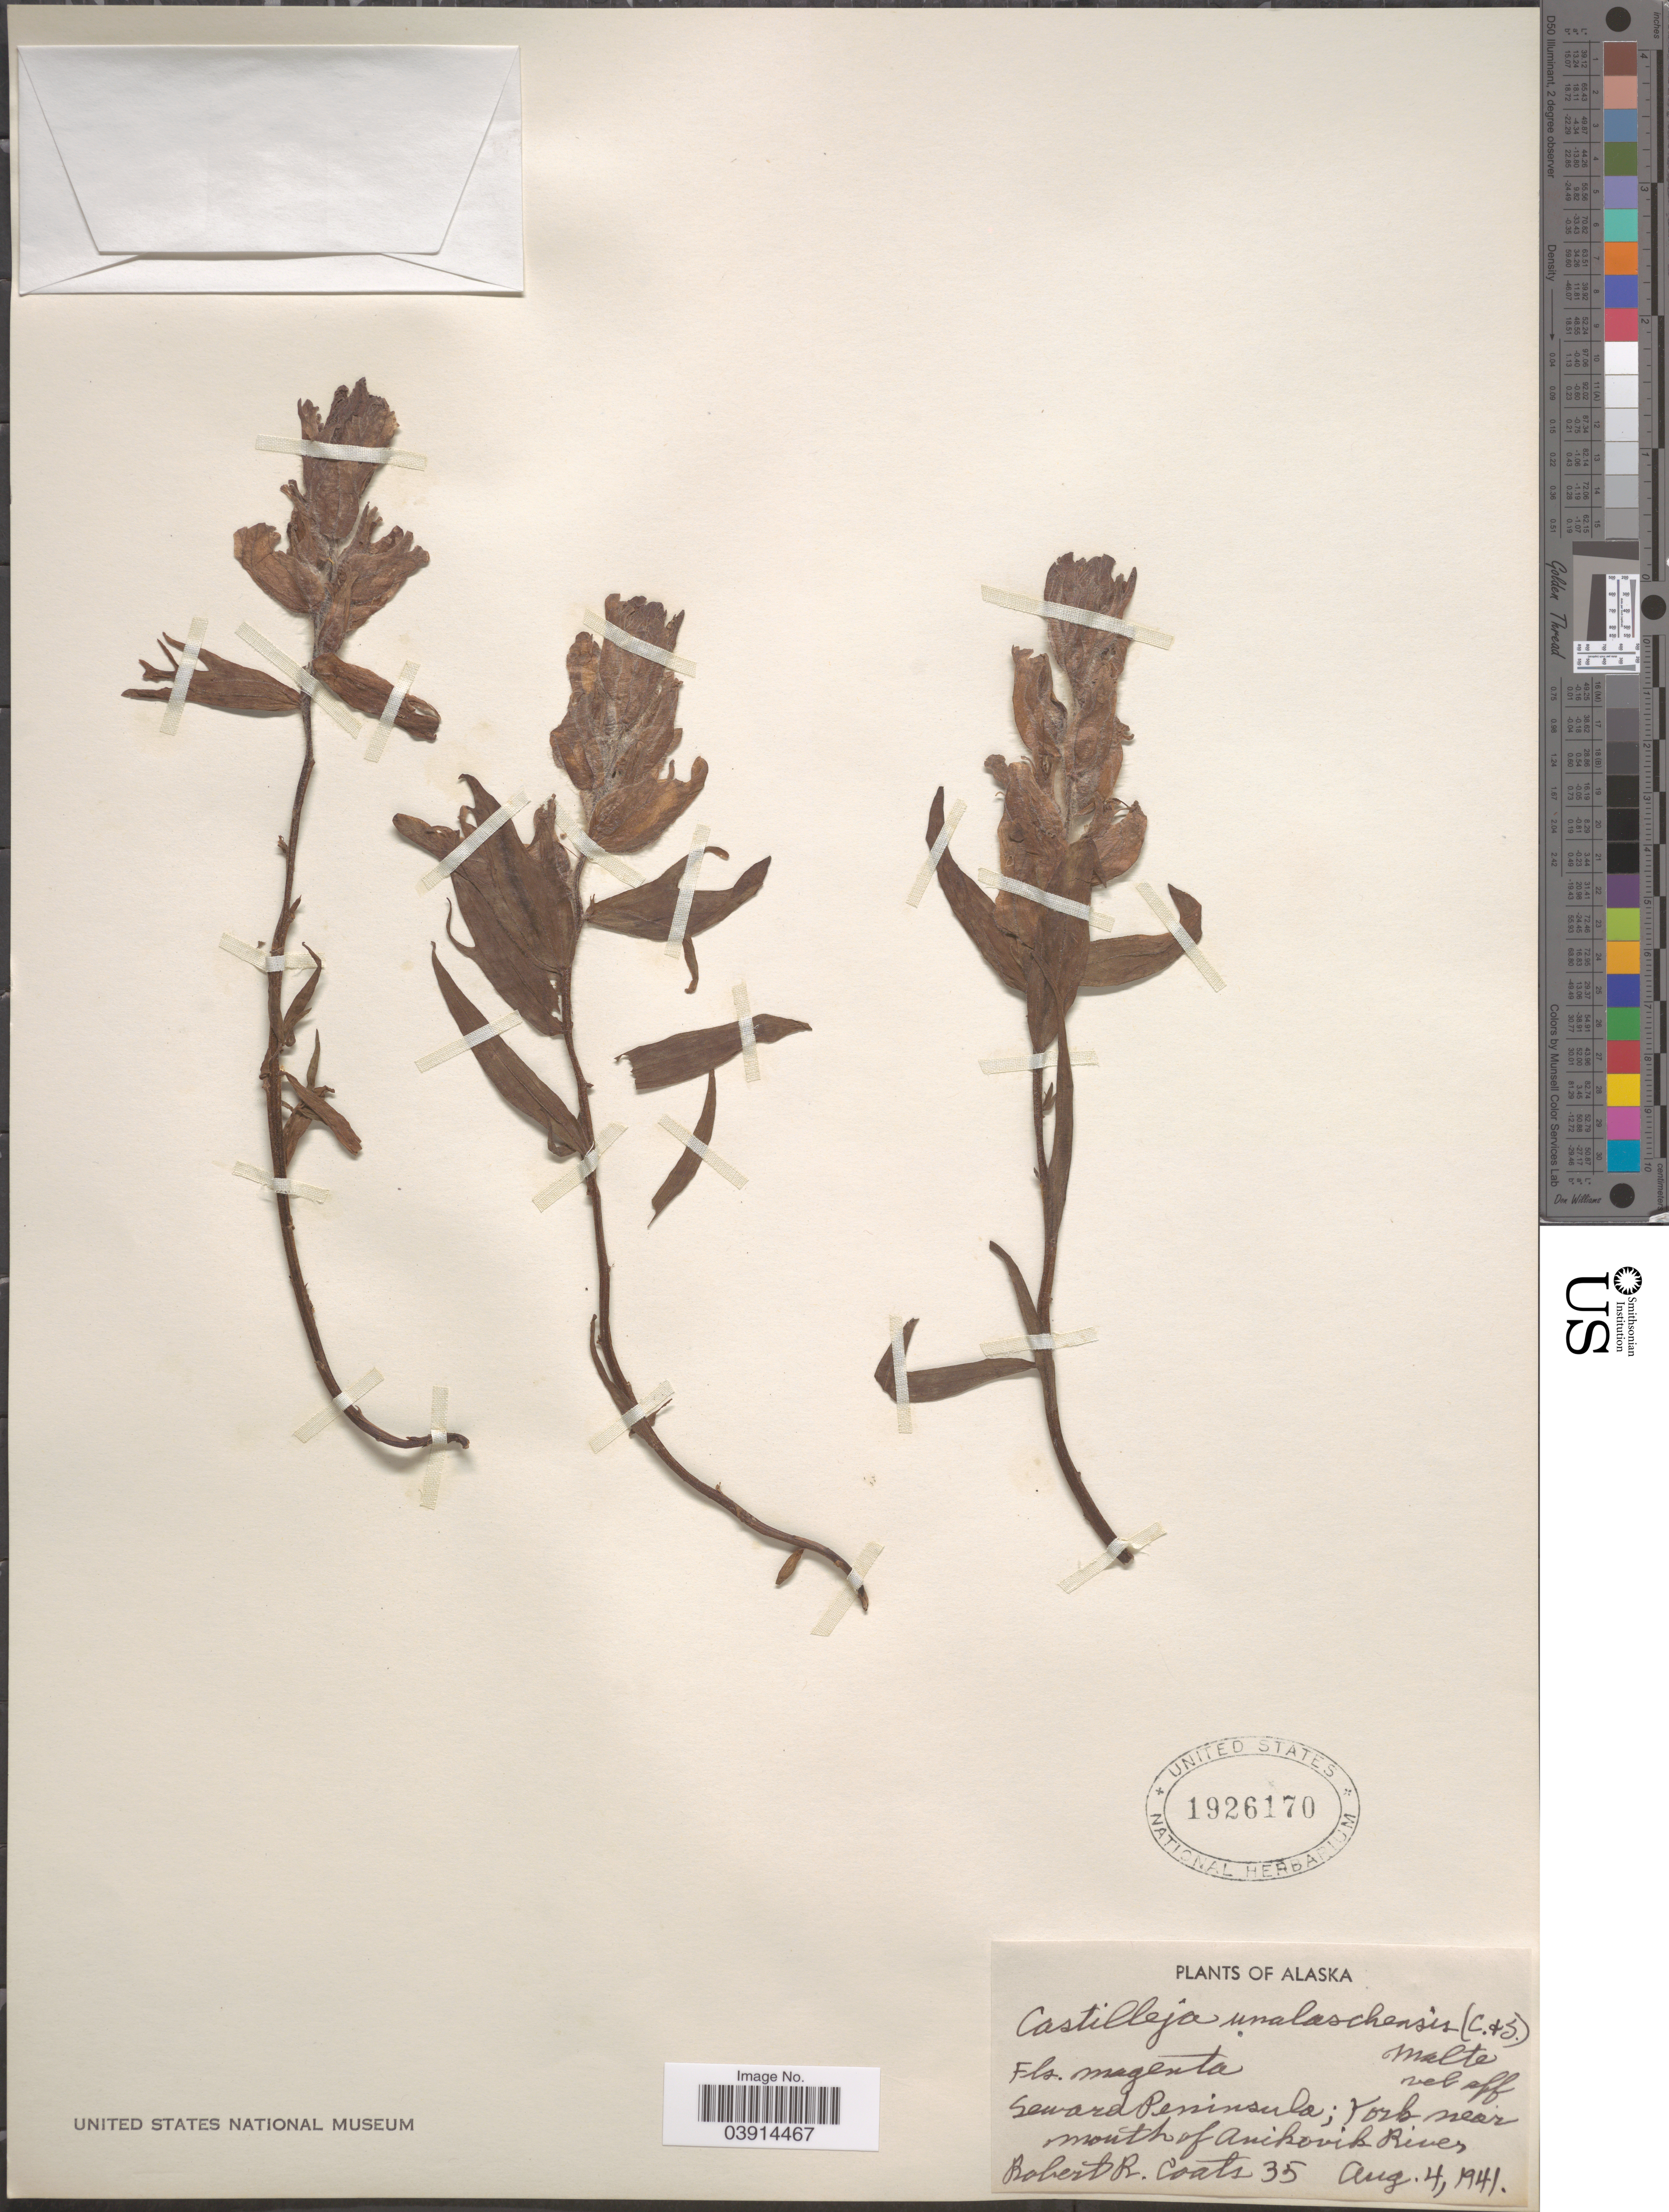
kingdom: Plantae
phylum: Tracheophyta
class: Magnoliopsida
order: Lamiales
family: Orobanchaceae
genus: Castilleja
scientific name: Castilleja unalaschcensis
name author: (Cham. & Schltdl.) Malte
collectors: R. Coats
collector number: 35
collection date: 1941-08-04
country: United States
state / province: Alaska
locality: Seward Peninsula; York near mouth of Anikovik River.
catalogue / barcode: US 1926170